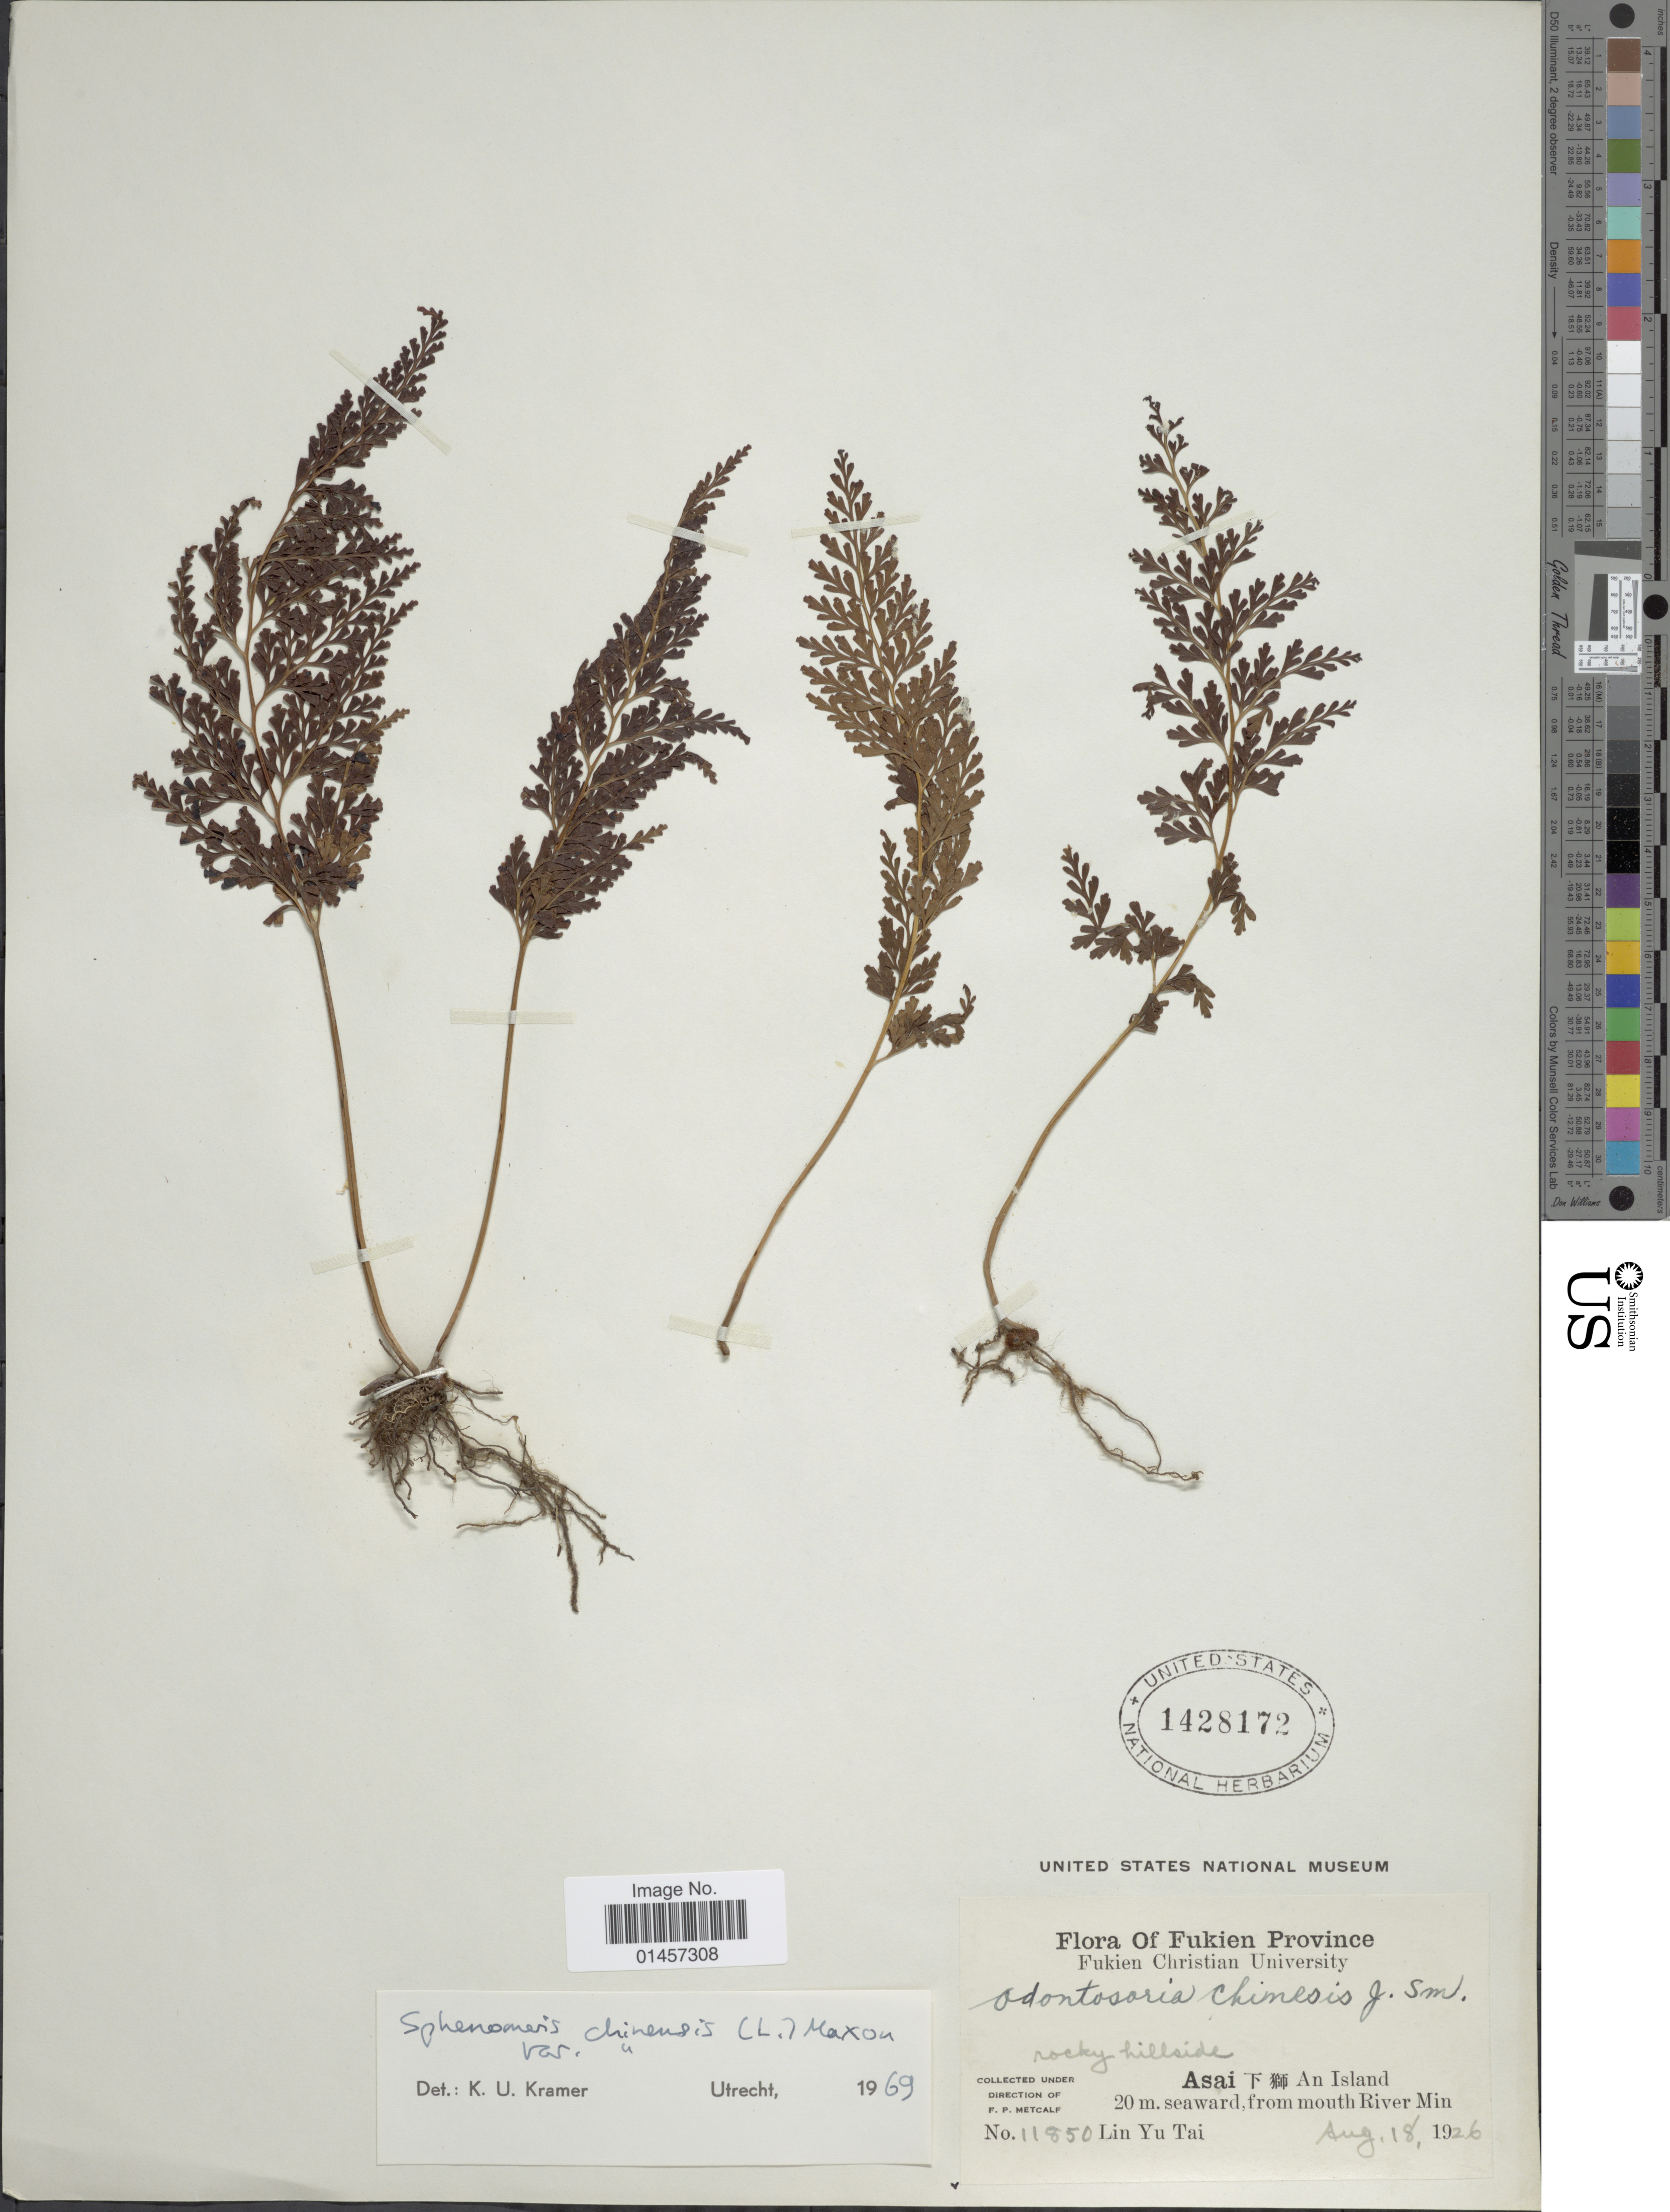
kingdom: Plantae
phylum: Tracheophyta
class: Polypodiopsida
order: Polypodiales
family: Lindsaeaceae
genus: Sphenomeris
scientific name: Sphenomeris chinensis var. chinensis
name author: (L.) Maxon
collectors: L. Tai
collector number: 11850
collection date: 1926-08-18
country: China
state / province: Fujian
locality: Fukien province, Asai An Island, 20m Seaward from mouth River Min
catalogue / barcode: US 1428172